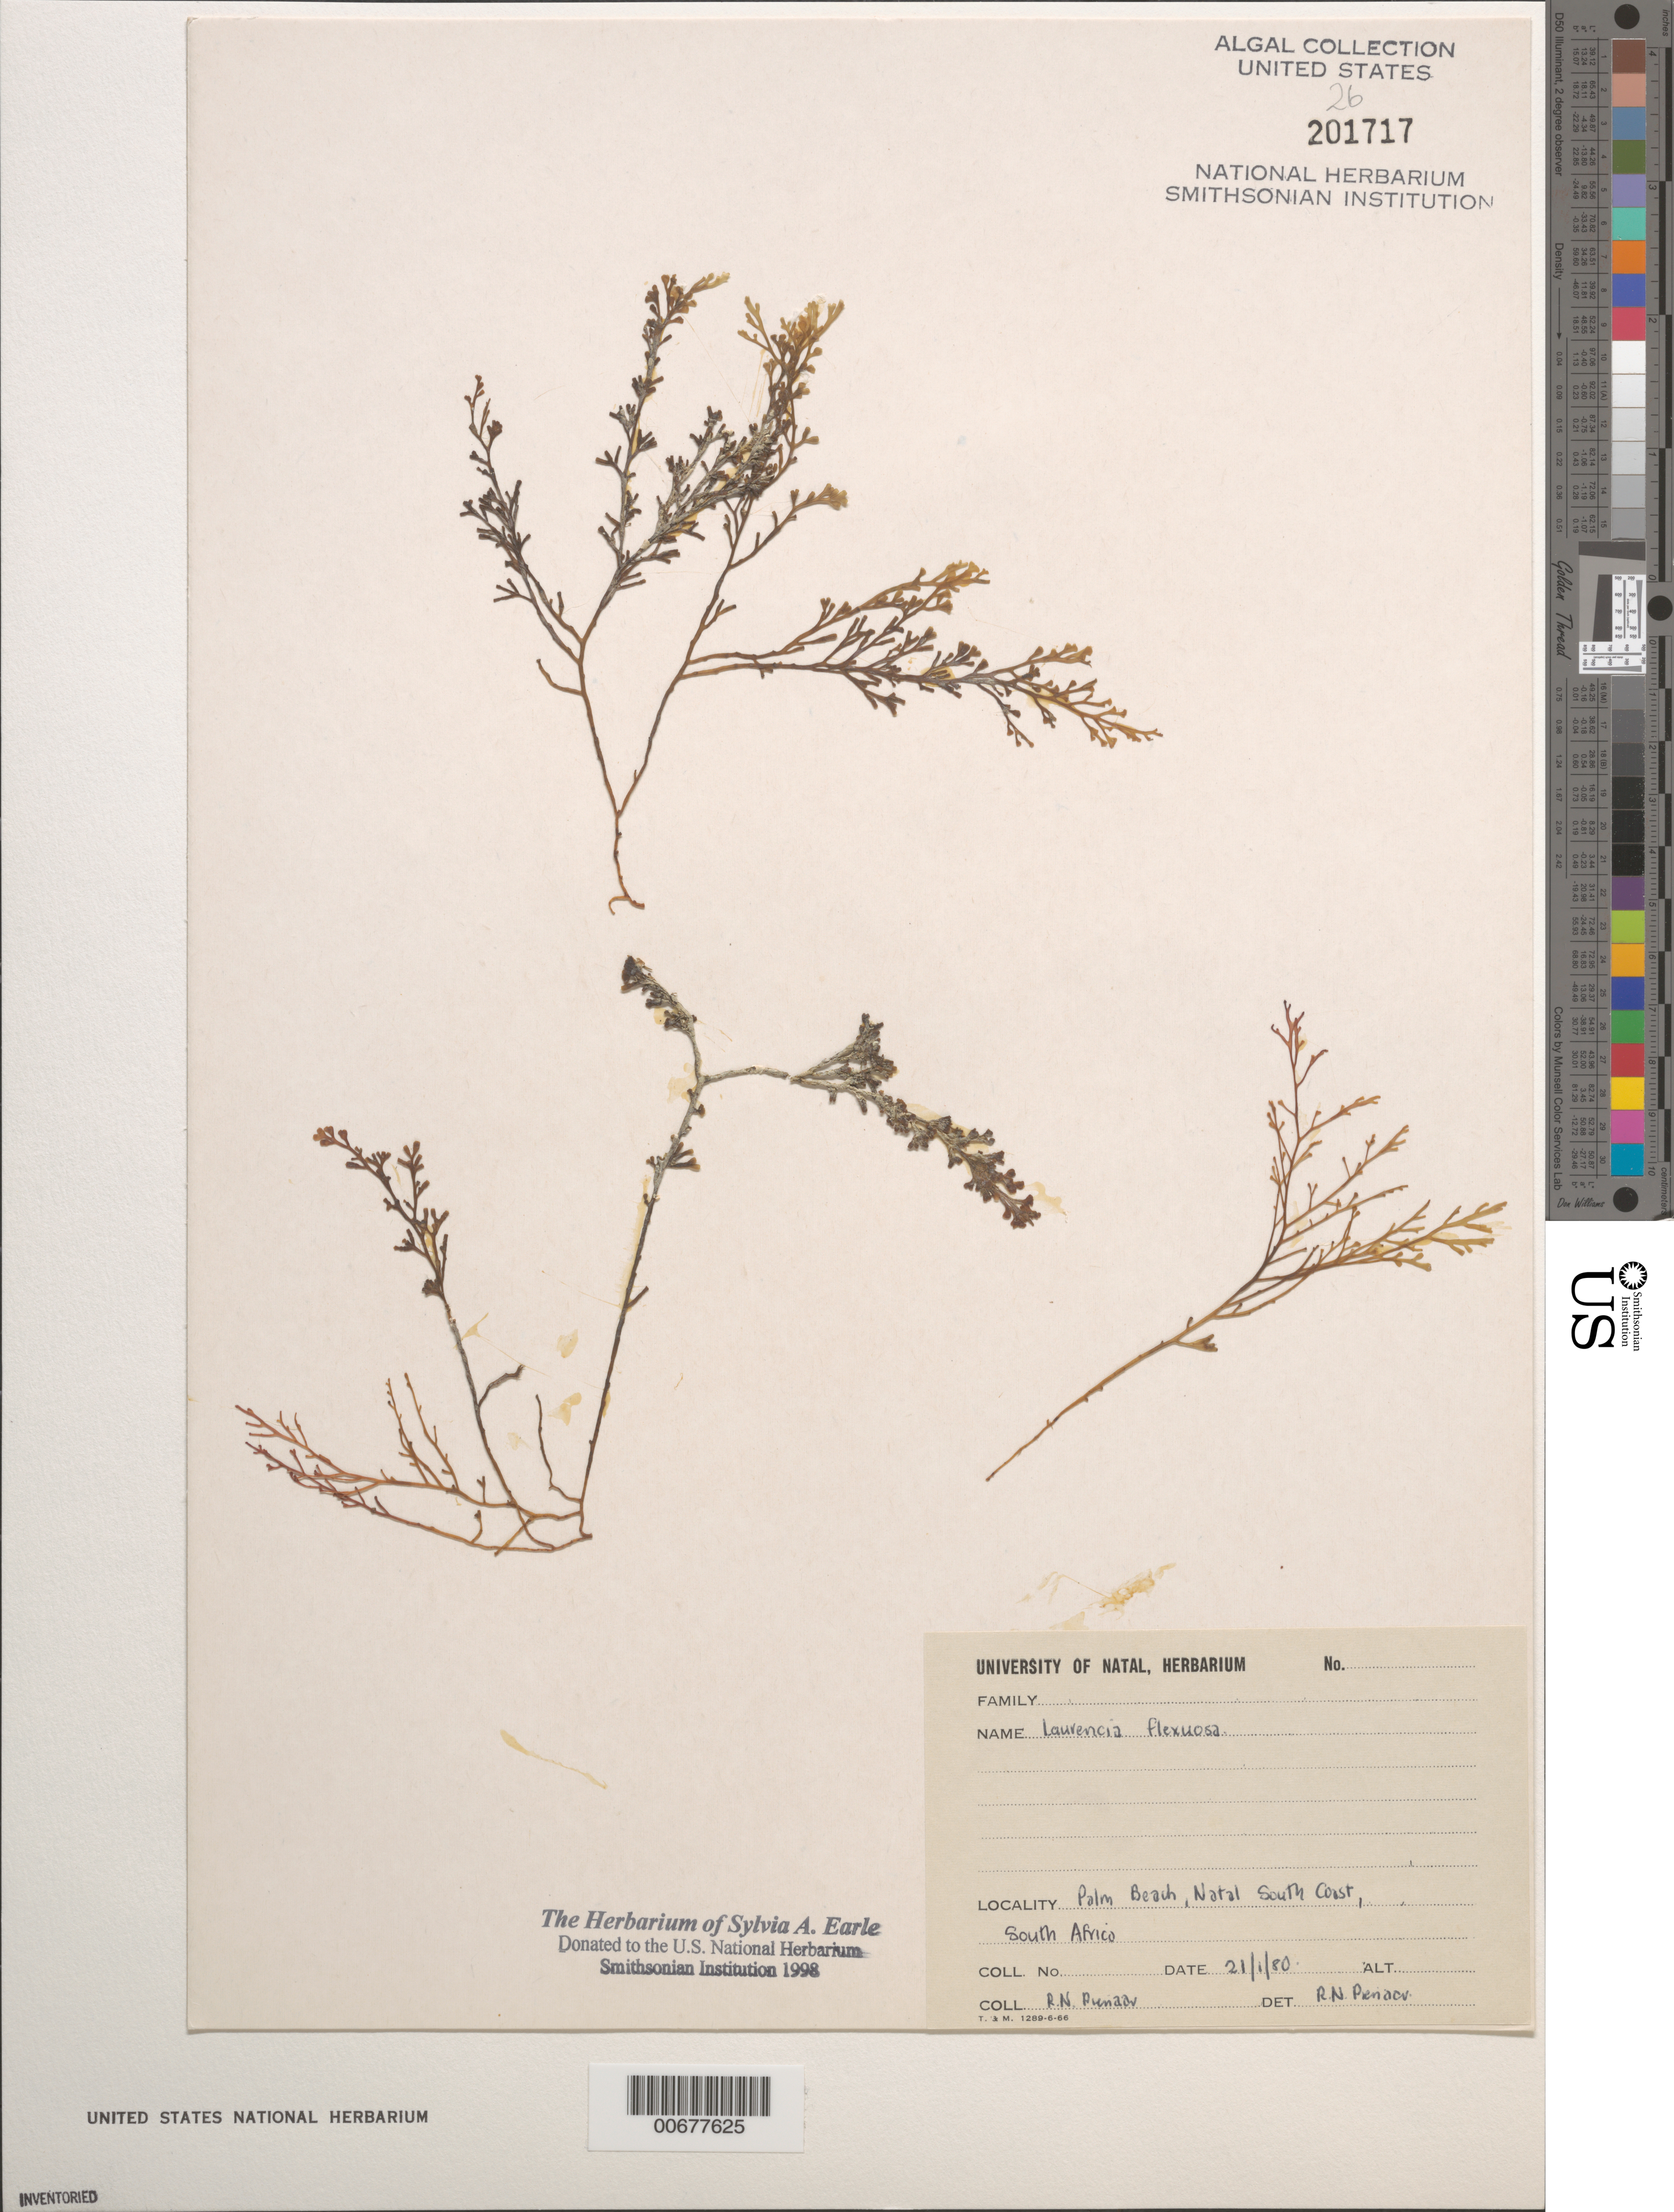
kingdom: Plantae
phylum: Rhodophyta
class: Florideophyceae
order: Ceramiales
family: Rhodomelaceae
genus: Laurencia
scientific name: Laurencia flexuosa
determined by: Pienaar, R. N.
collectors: R. Pienaar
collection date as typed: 21 Jan 1980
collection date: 1980-01-21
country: South Africa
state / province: KwaZulu-Natal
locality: Palm Beach, South Coast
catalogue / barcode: US 201717